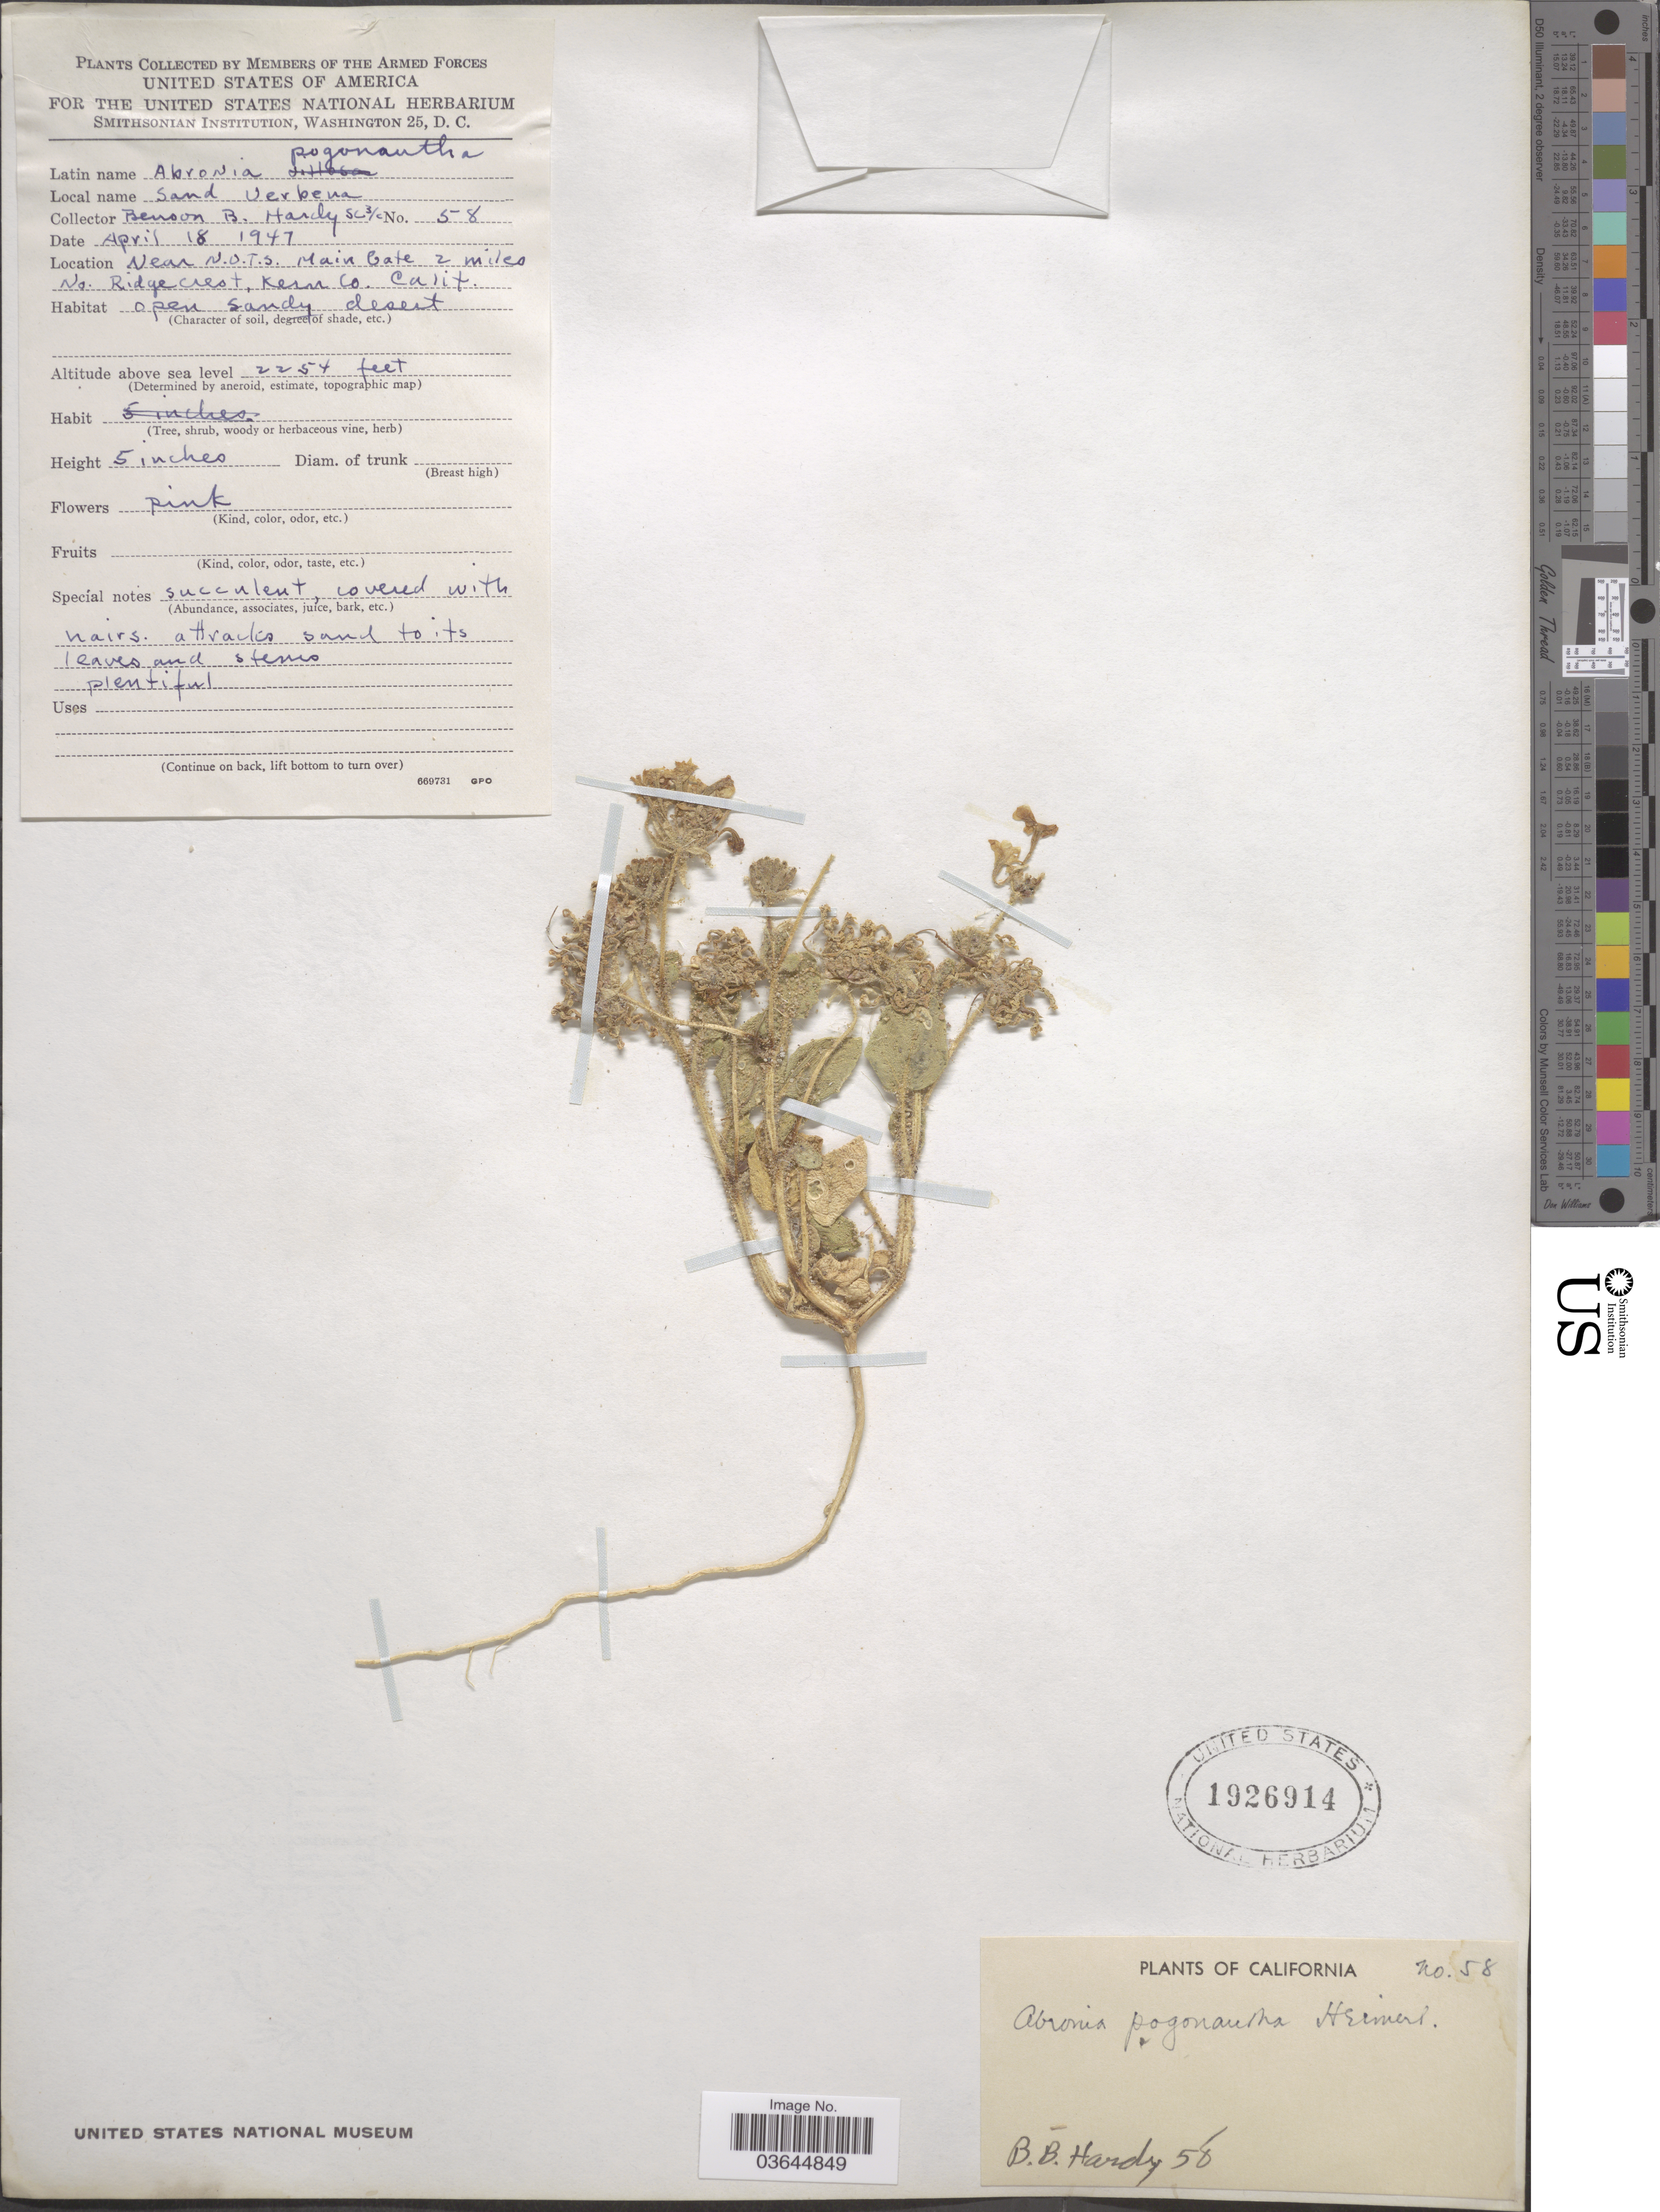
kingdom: Plantae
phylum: Tracheophyta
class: Magnoliopsida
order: Caryophyllales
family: Nyctaginaceae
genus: Abronia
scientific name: Abronia pogonantha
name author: Heimerl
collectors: B. Hardy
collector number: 58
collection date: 1947-04-18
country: United States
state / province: California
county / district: Kern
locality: Near N.O.T.S. Main Gate 2 miles No. Ridge crest, Kern Co.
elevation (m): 687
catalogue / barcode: US 1926914